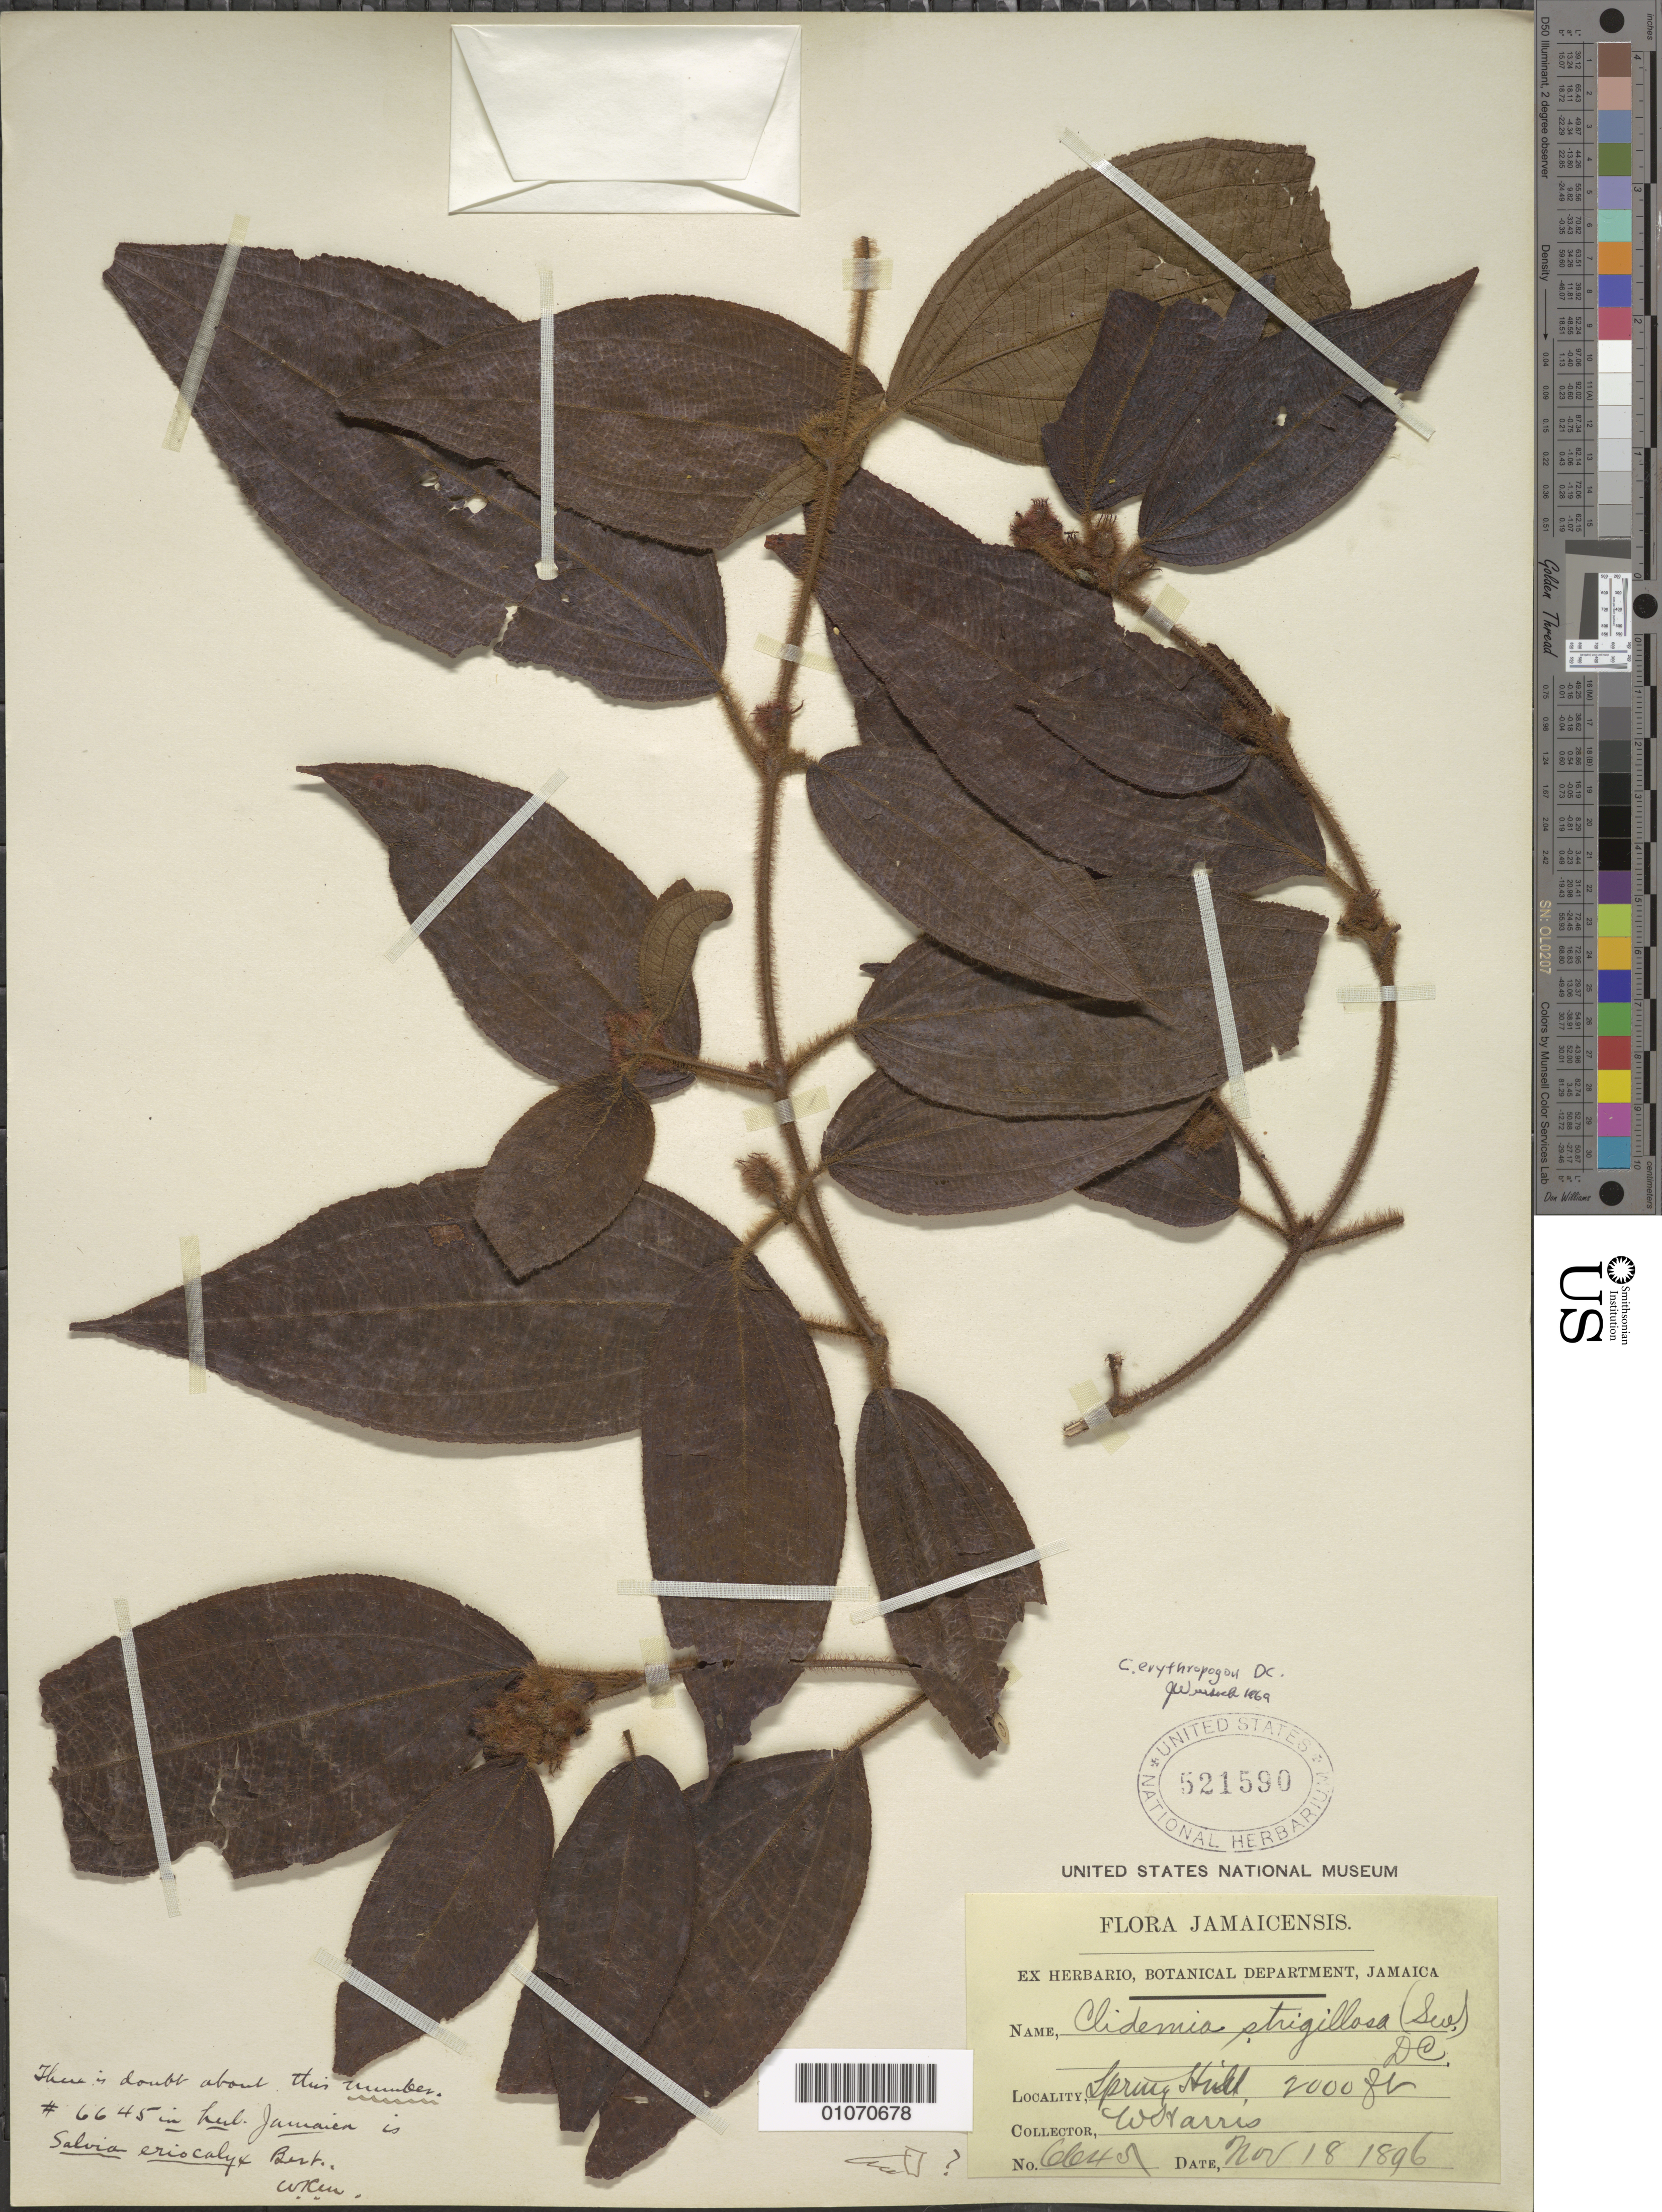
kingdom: Plantae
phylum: Tracheophyta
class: Magnoliopsida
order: Myrtales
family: Melastomataceae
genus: Clidemia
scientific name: Clidemia erythropogon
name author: DC.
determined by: Wurdack, John J., (US), US (UNITED STATES)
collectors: W. Harris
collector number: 6645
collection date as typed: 18 Nov 1896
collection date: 1896-11-18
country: Jamaica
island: Jamaica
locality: Spring hill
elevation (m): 610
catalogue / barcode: US 521590